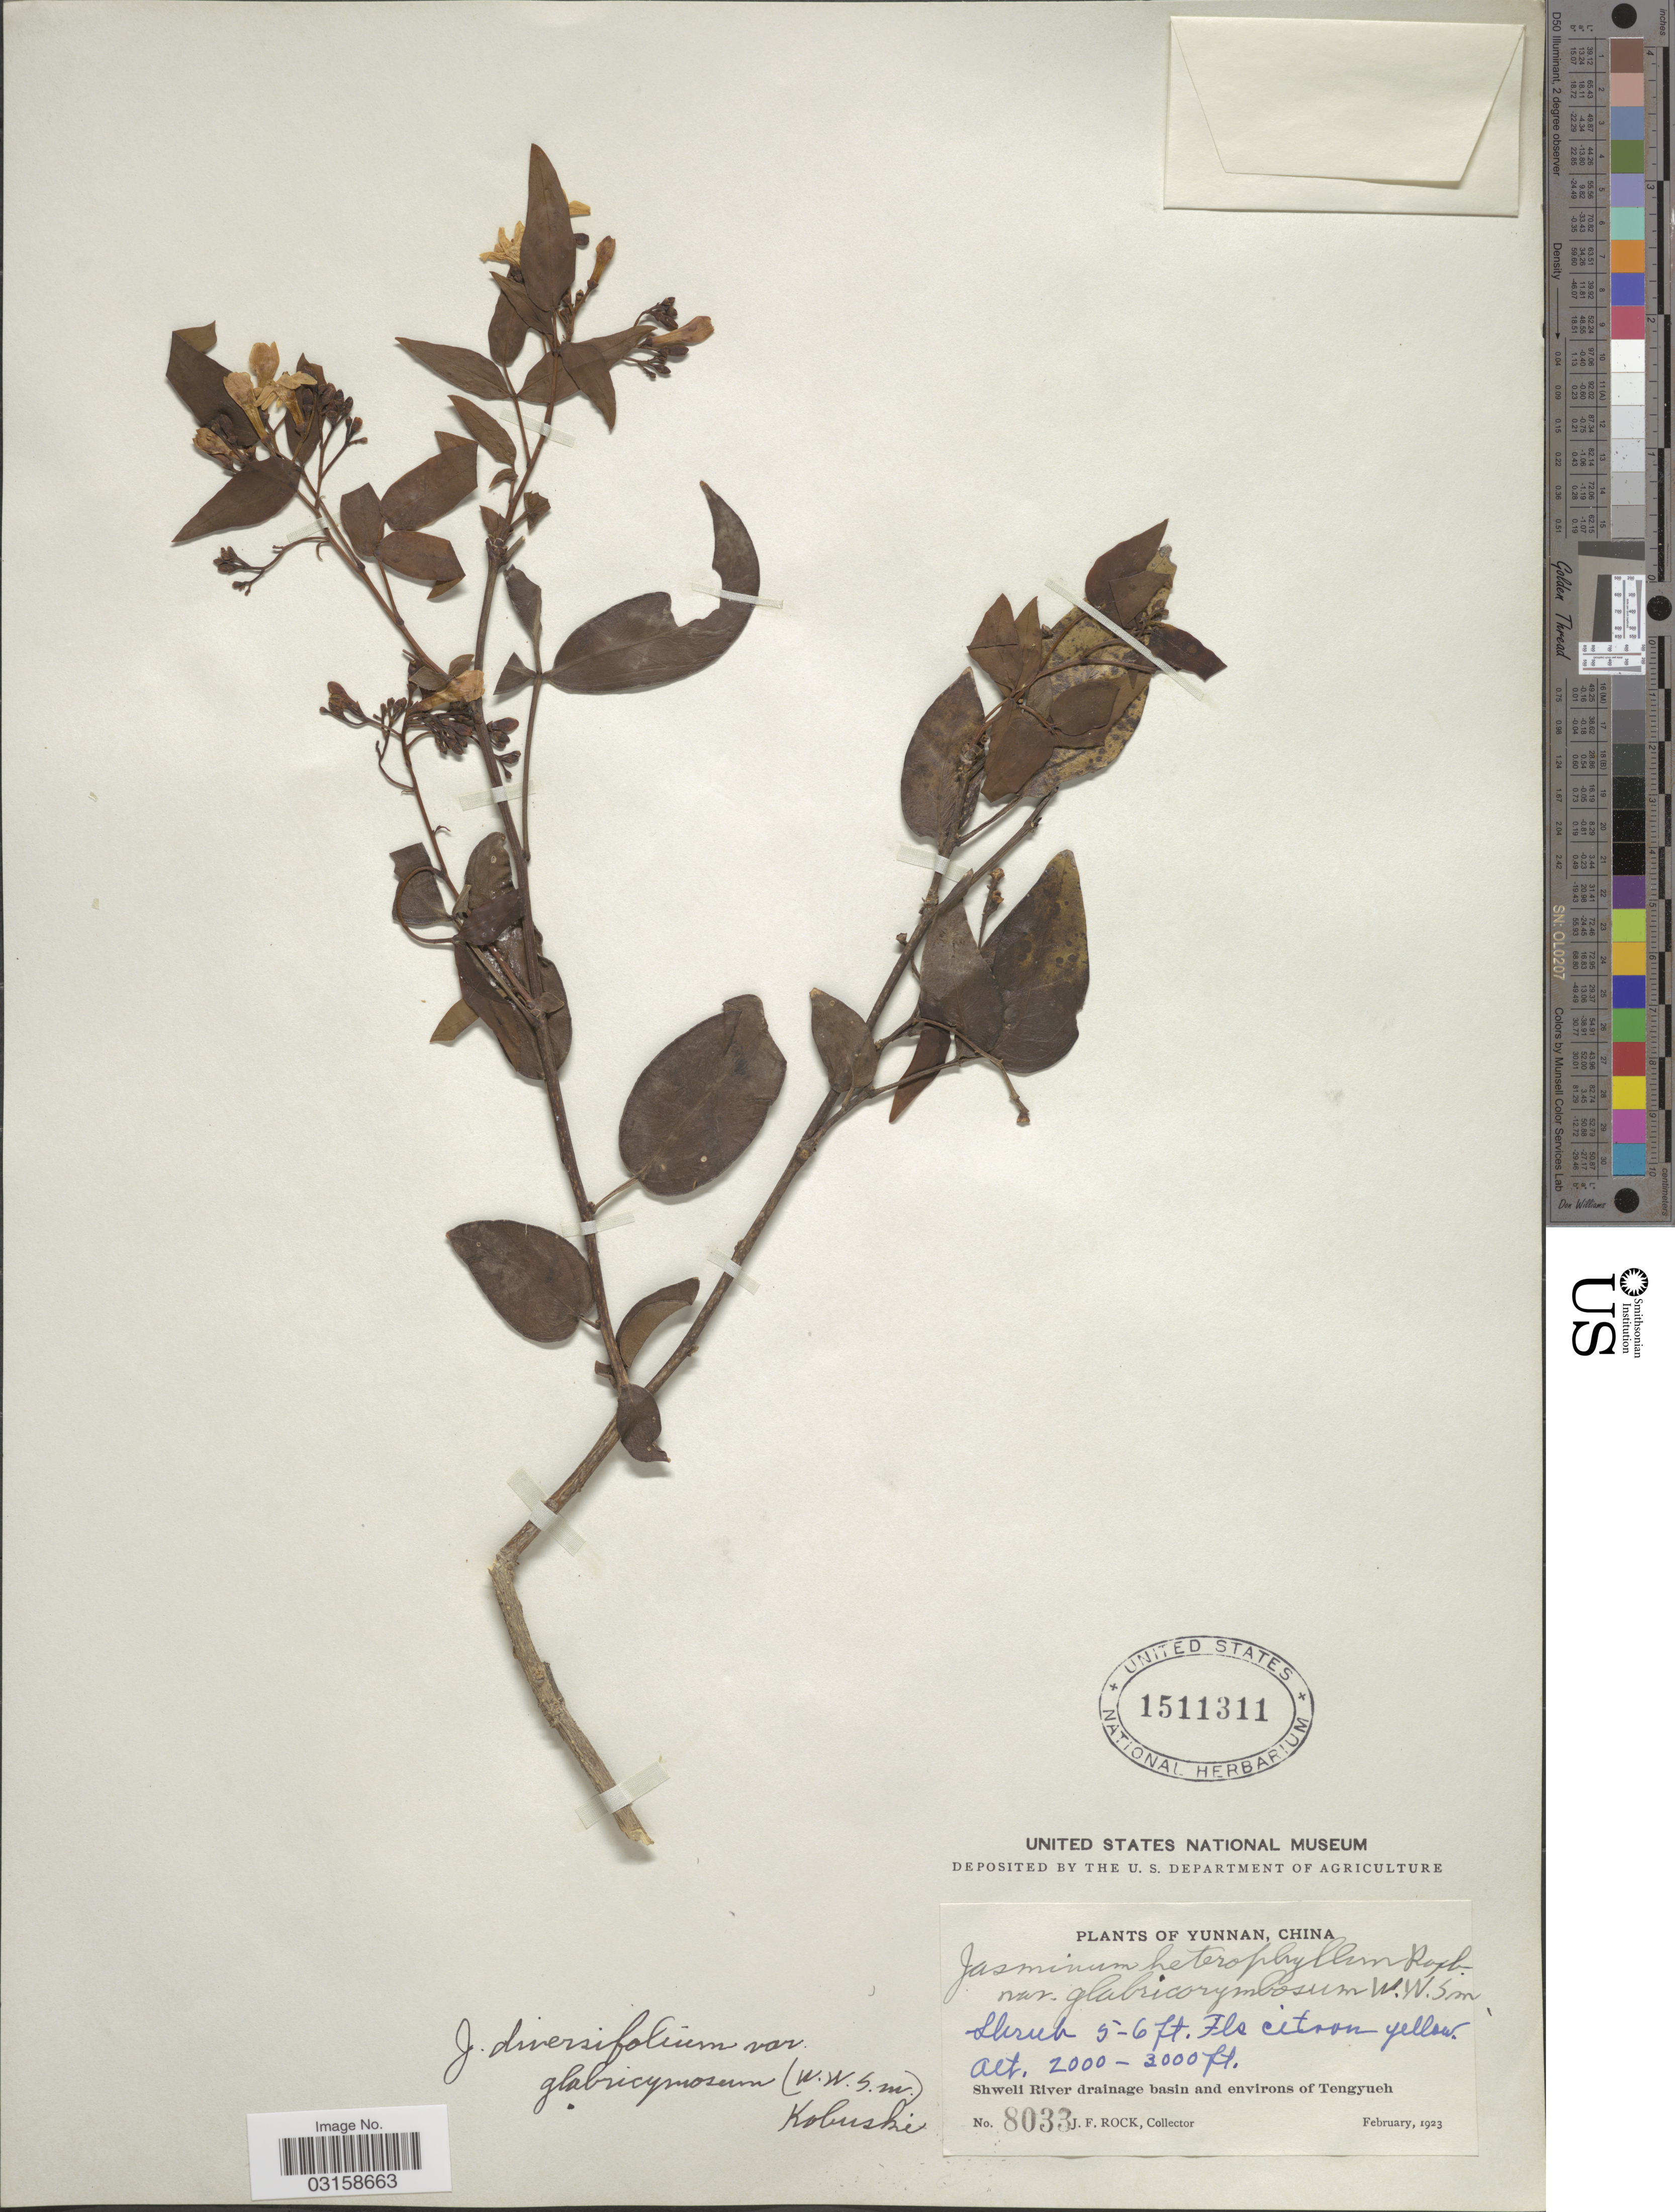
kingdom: Plantae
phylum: Tracheophyta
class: Magnoliopsida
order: Lamiales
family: Oleaceae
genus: Jasminum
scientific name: Jasminum subhumile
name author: W.W. Sm.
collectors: J. Rock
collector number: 8033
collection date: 1923-02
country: China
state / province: Yunnan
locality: Shweli River drainage basin and environs of Tengyueh.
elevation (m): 610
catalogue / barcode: US 1511311